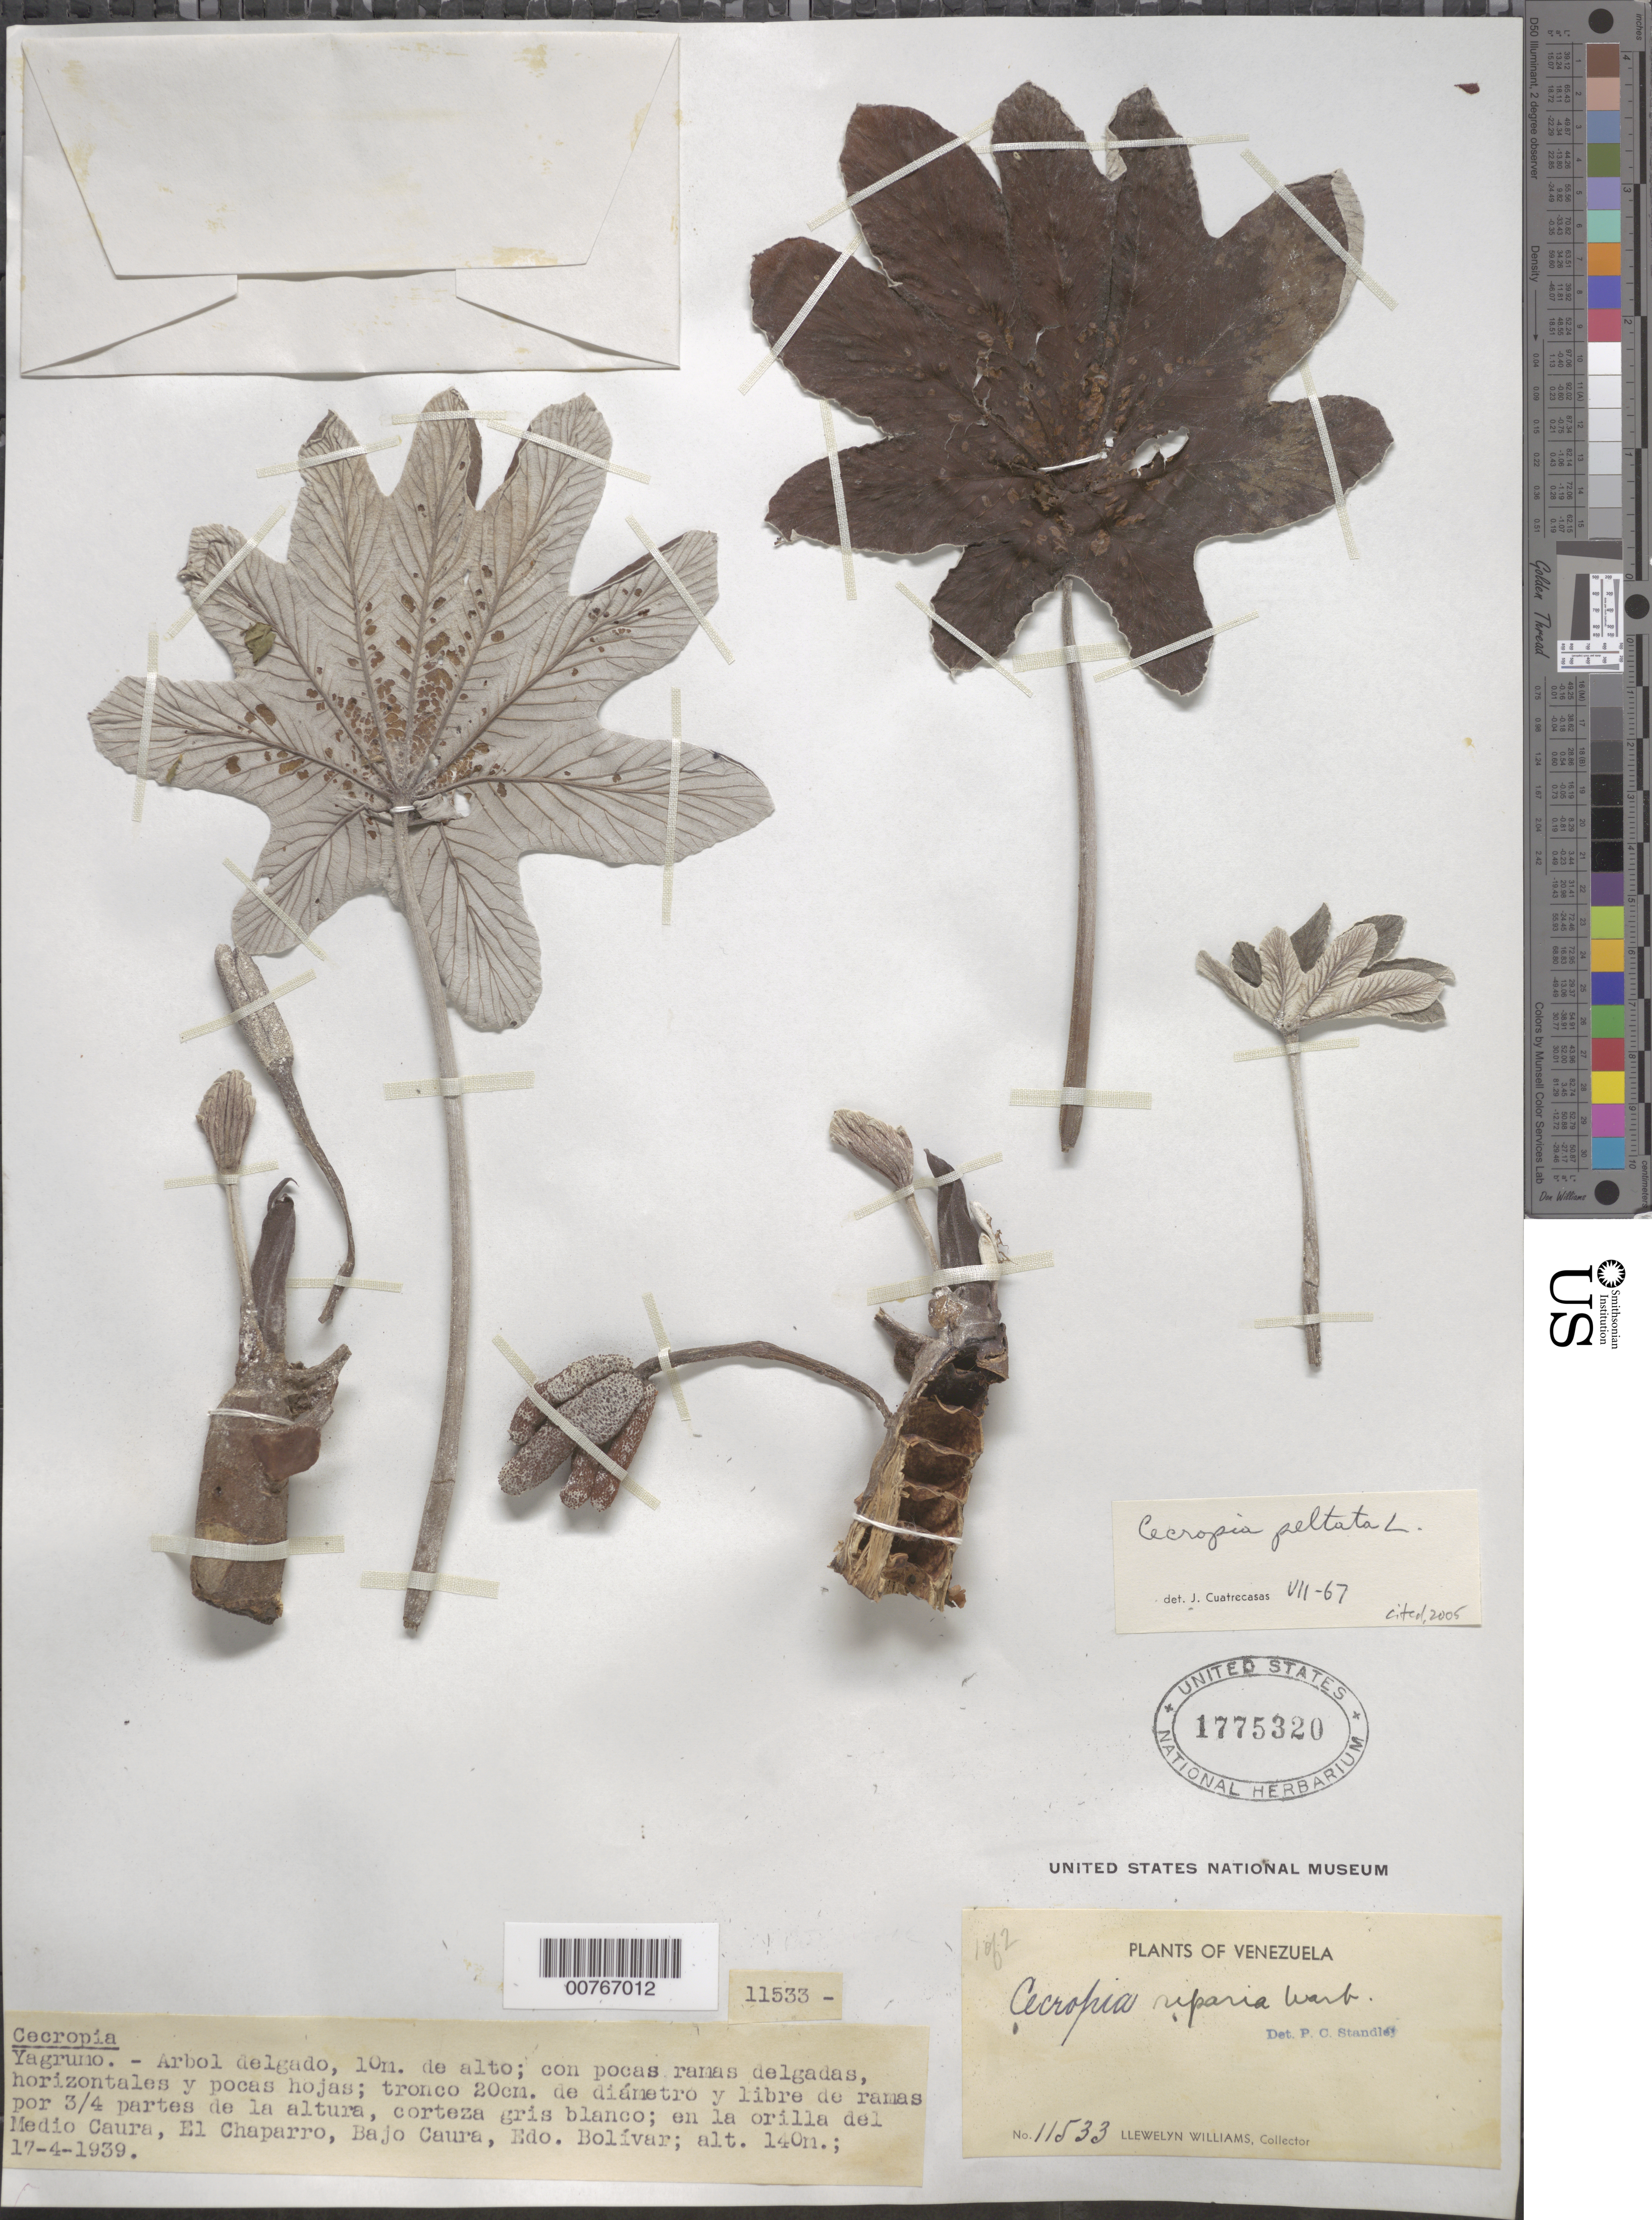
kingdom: Plantae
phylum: Tracheophyta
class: Magnoliopsida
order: Rosales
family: Urticaceae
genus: Cecropia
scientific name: Cecropia peltata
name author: L.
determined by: Cuatrecasas, J.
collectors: Ll. Williams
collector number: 11533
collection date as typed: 17-Mar-39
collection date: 1939-03-17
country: Venezuela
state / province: Bolívar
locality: El Chaparro, Medio Caura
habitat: En la orilla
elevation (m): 140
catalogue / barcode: US 1775320